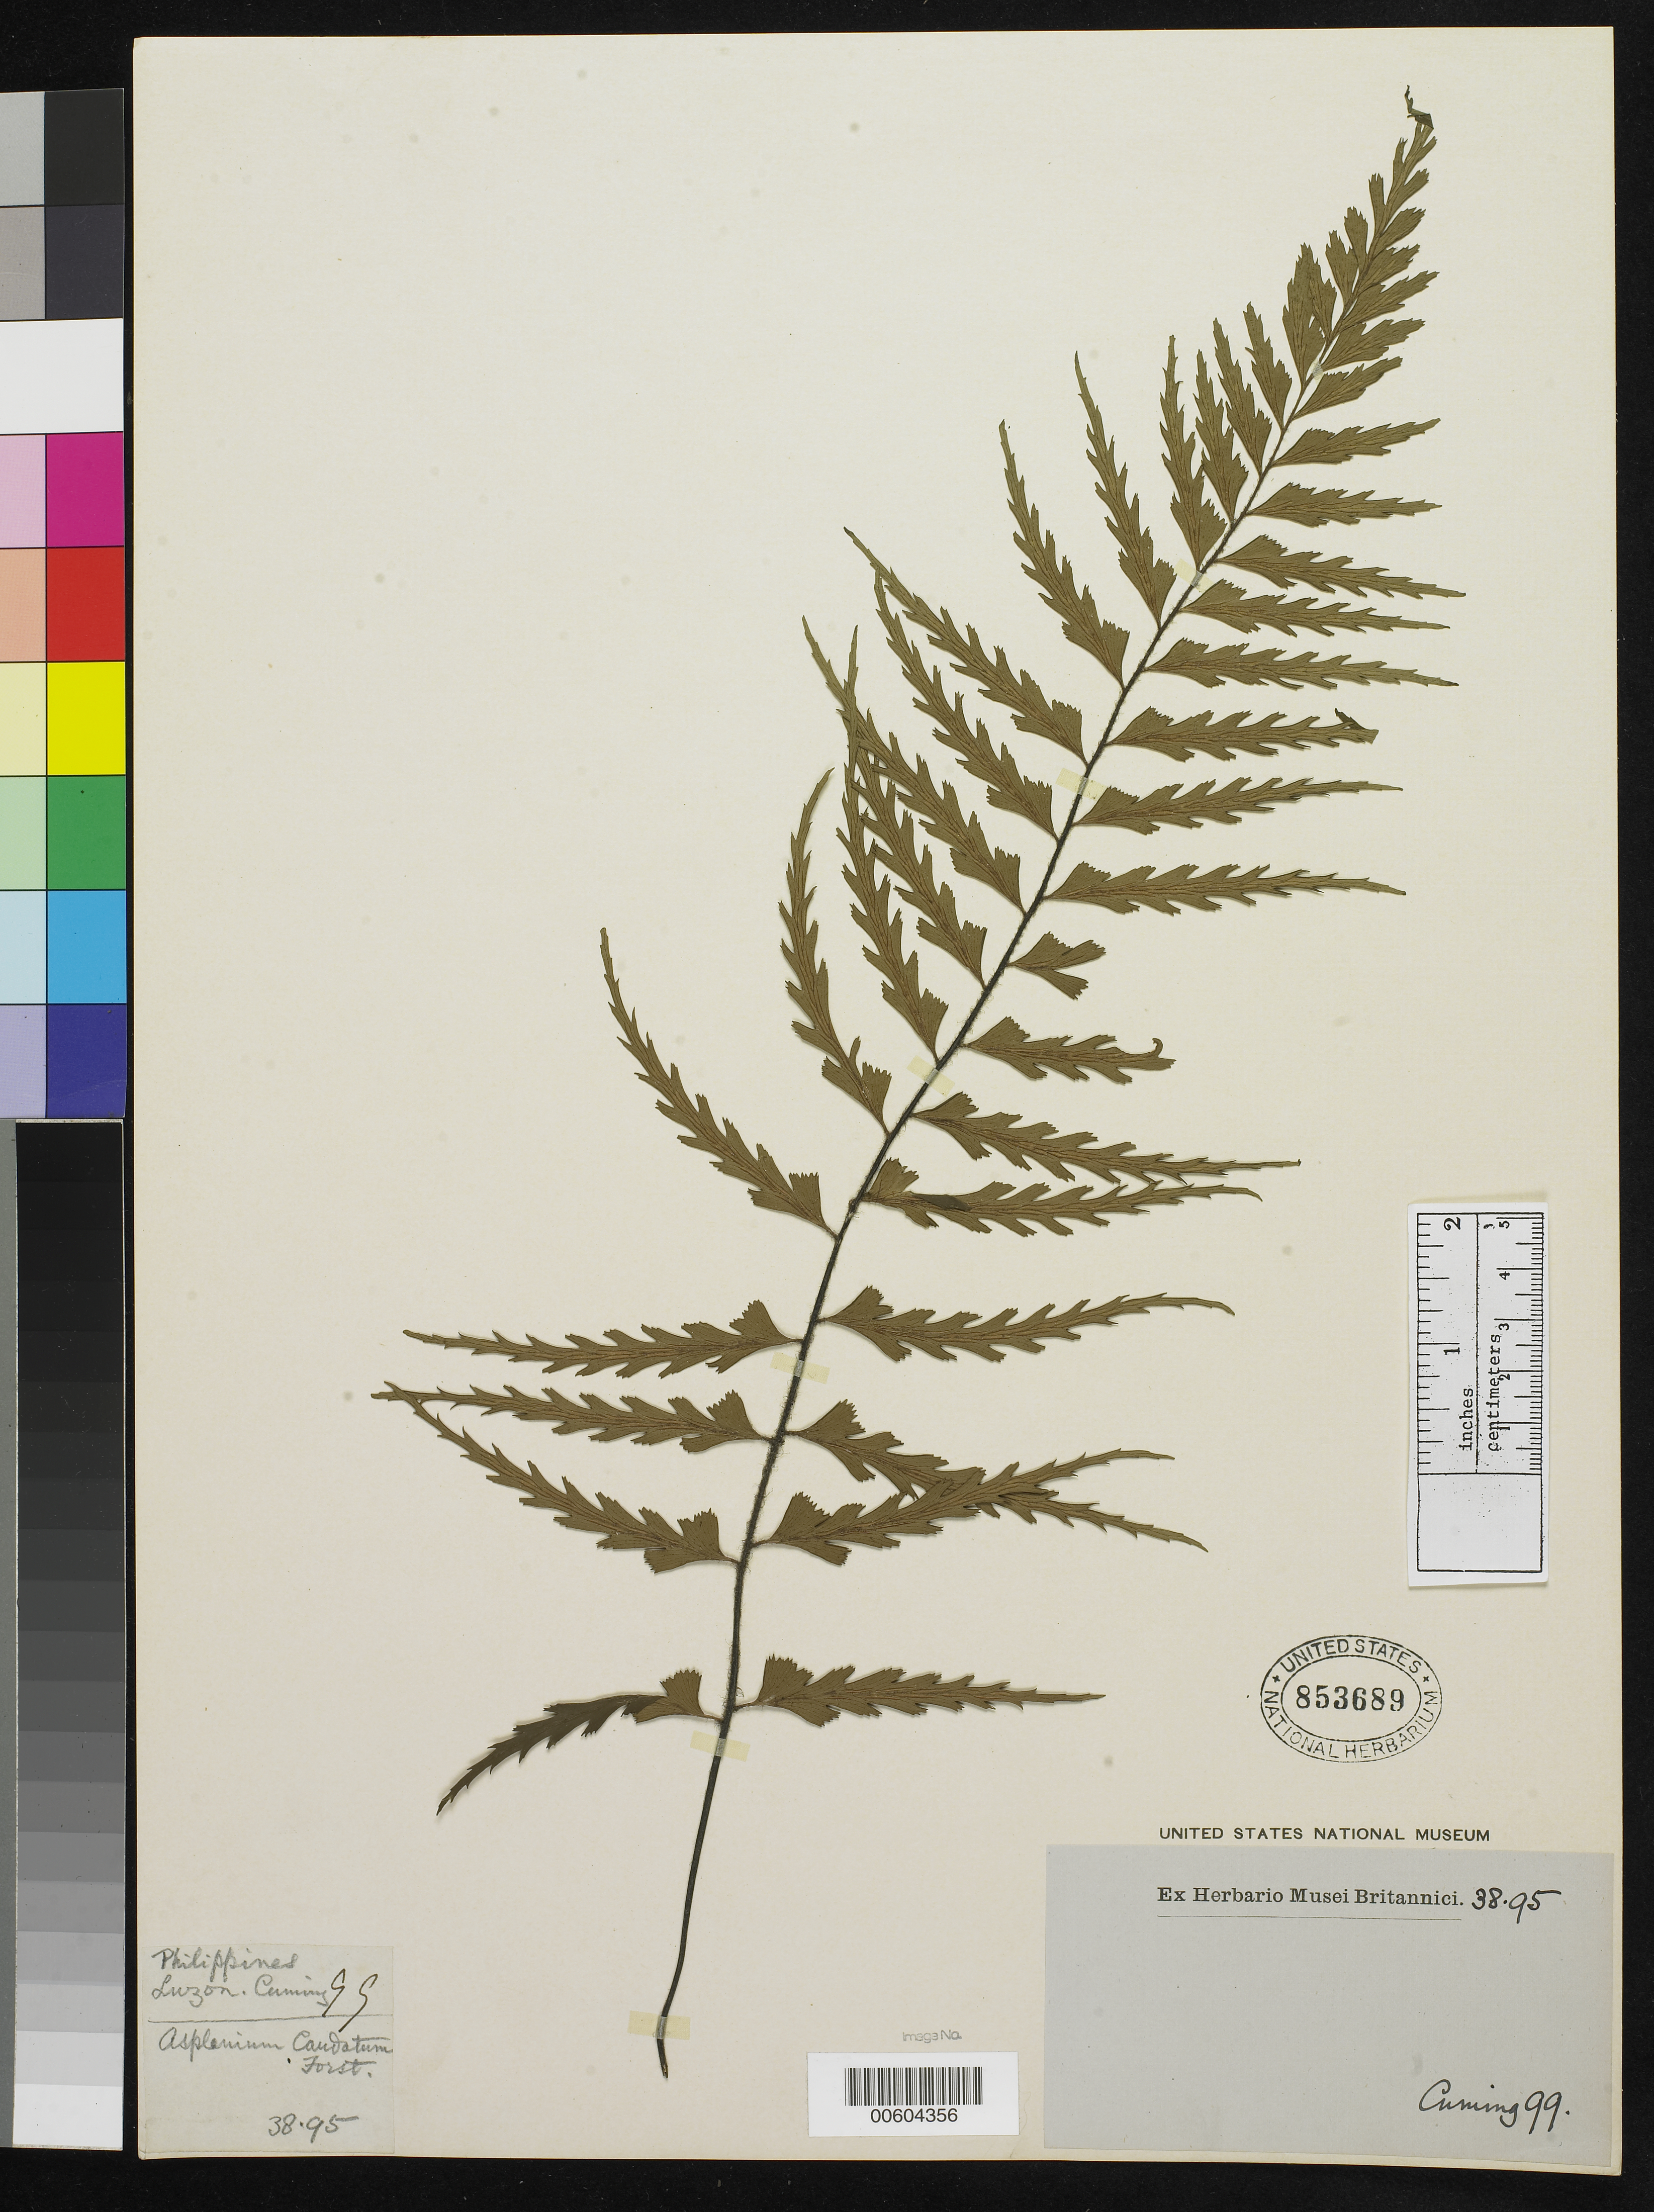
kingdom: Plantae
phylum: Tracheophyta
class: Polypodiopsida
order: Polypodiales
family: Aspleniaceae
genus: Tarachia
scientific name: Tarachia truncatiloba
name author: C. Presl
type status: Isotype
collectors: H. Cuming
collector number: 99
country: Philippines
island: Luzon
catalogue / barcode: US 853689